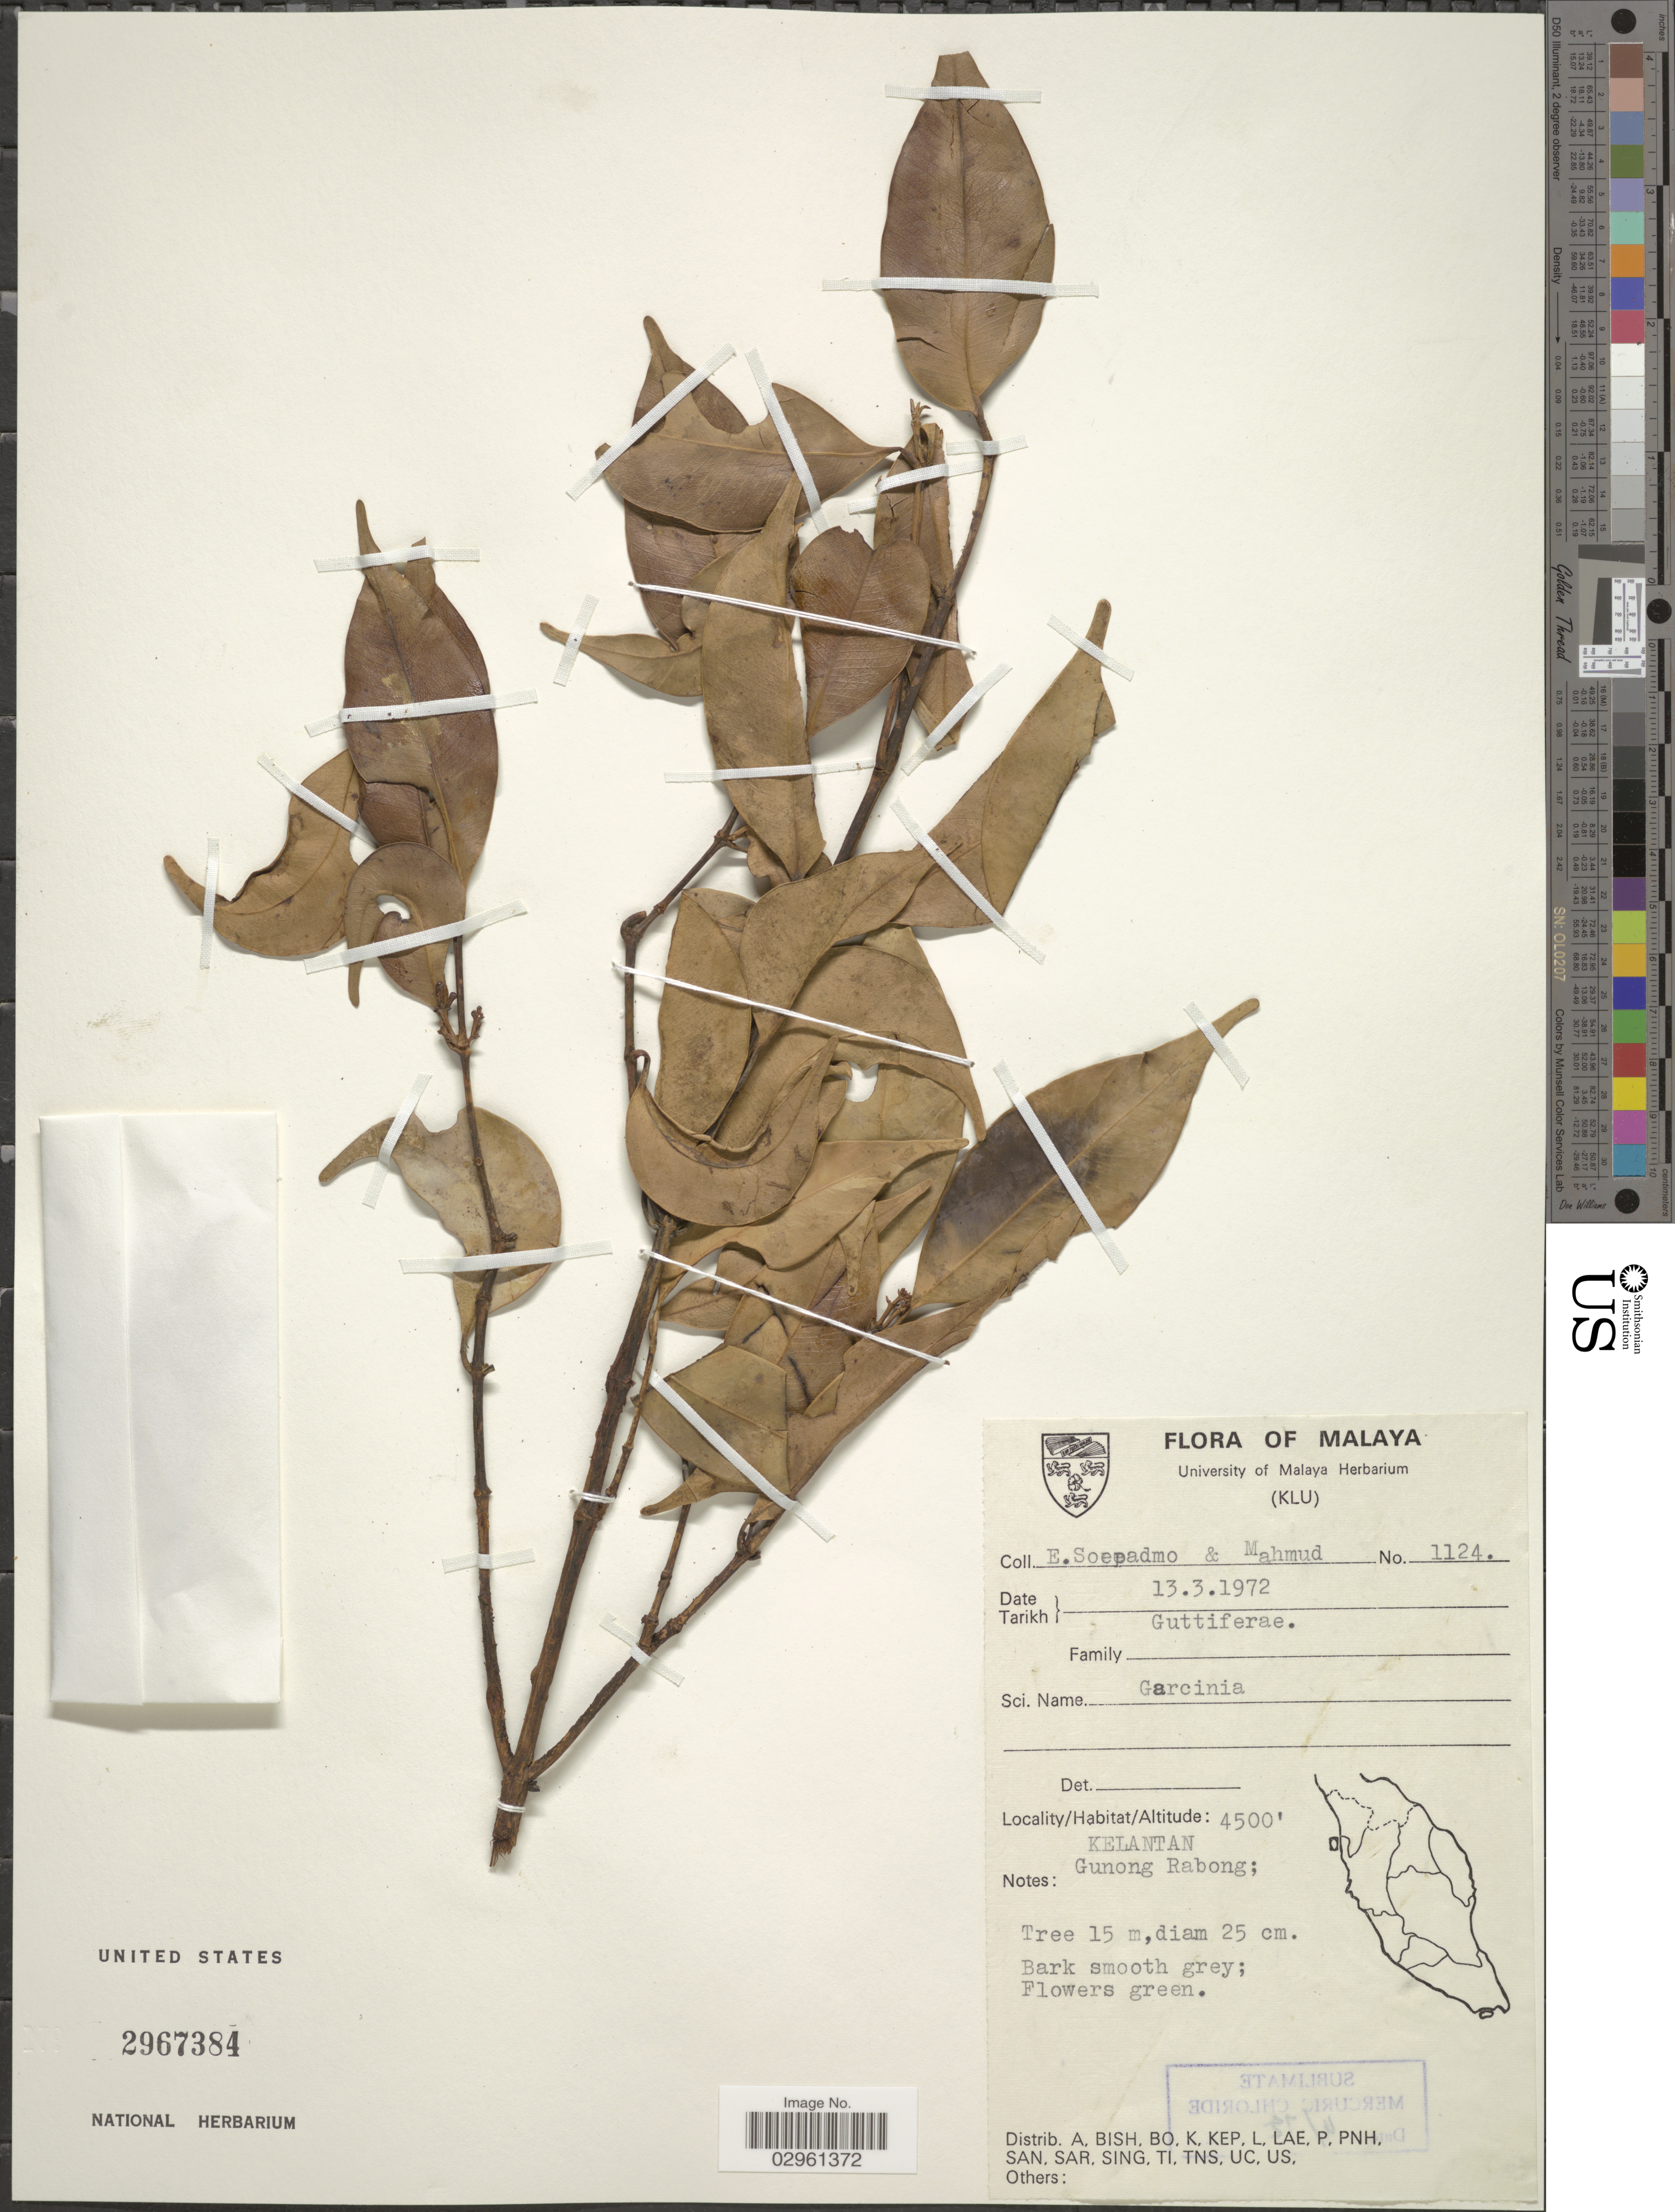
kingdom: Plantae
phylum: Tracheophyta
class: Magnoliopsida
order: Malpighiales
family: Clusiaceae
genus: Garcinia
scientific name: Garcinia sp.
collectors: E. Soepadmo & -. Mahmud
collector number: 1124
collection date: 1972-03-13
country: Malaysia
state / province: Kelantan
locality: Malaya. Gunong Rabong.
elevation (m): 1372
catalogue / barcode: US 2967384